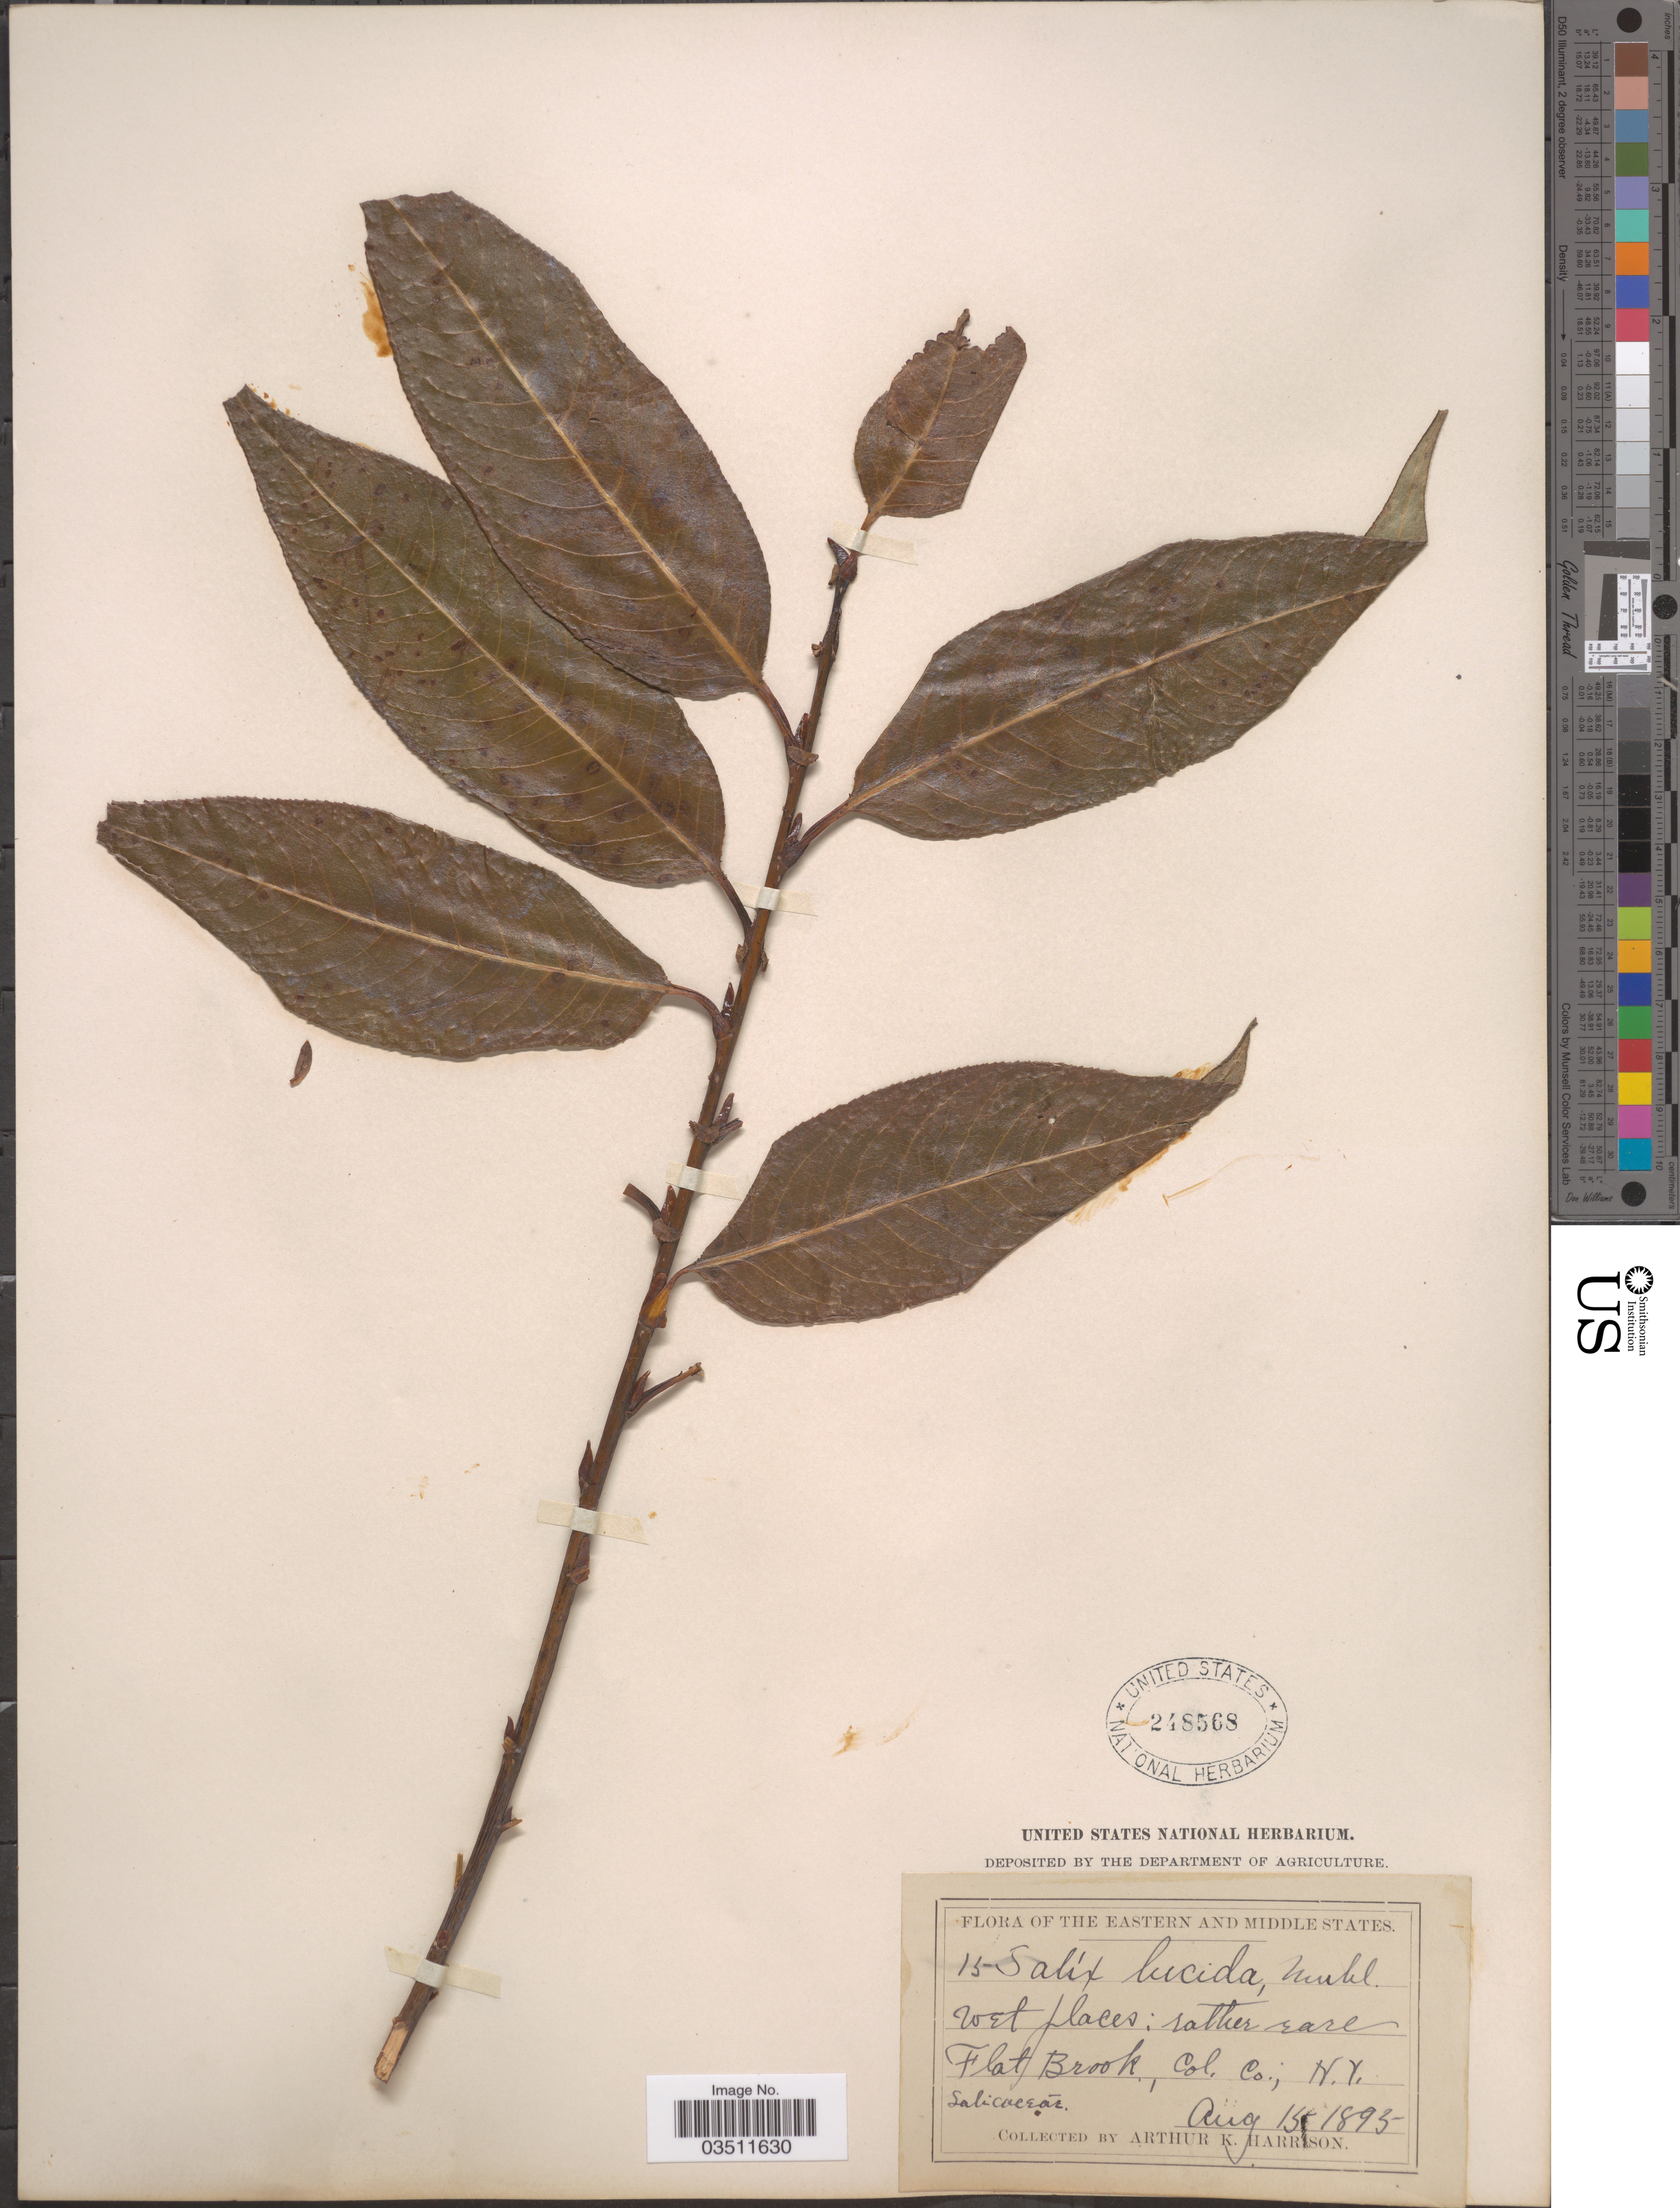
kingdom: Plantae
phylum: Tracheophyta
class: Magnoliopsida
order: Malpighiales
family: Salicaceae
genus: Salix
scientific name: Salix lucida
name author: Muhl.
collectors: A. K. Harrison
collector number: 15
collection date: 1895-08-15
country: United States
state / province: New York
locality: The eastern and middle states. Flat Brook, Col. Co.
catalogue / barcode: US 248568